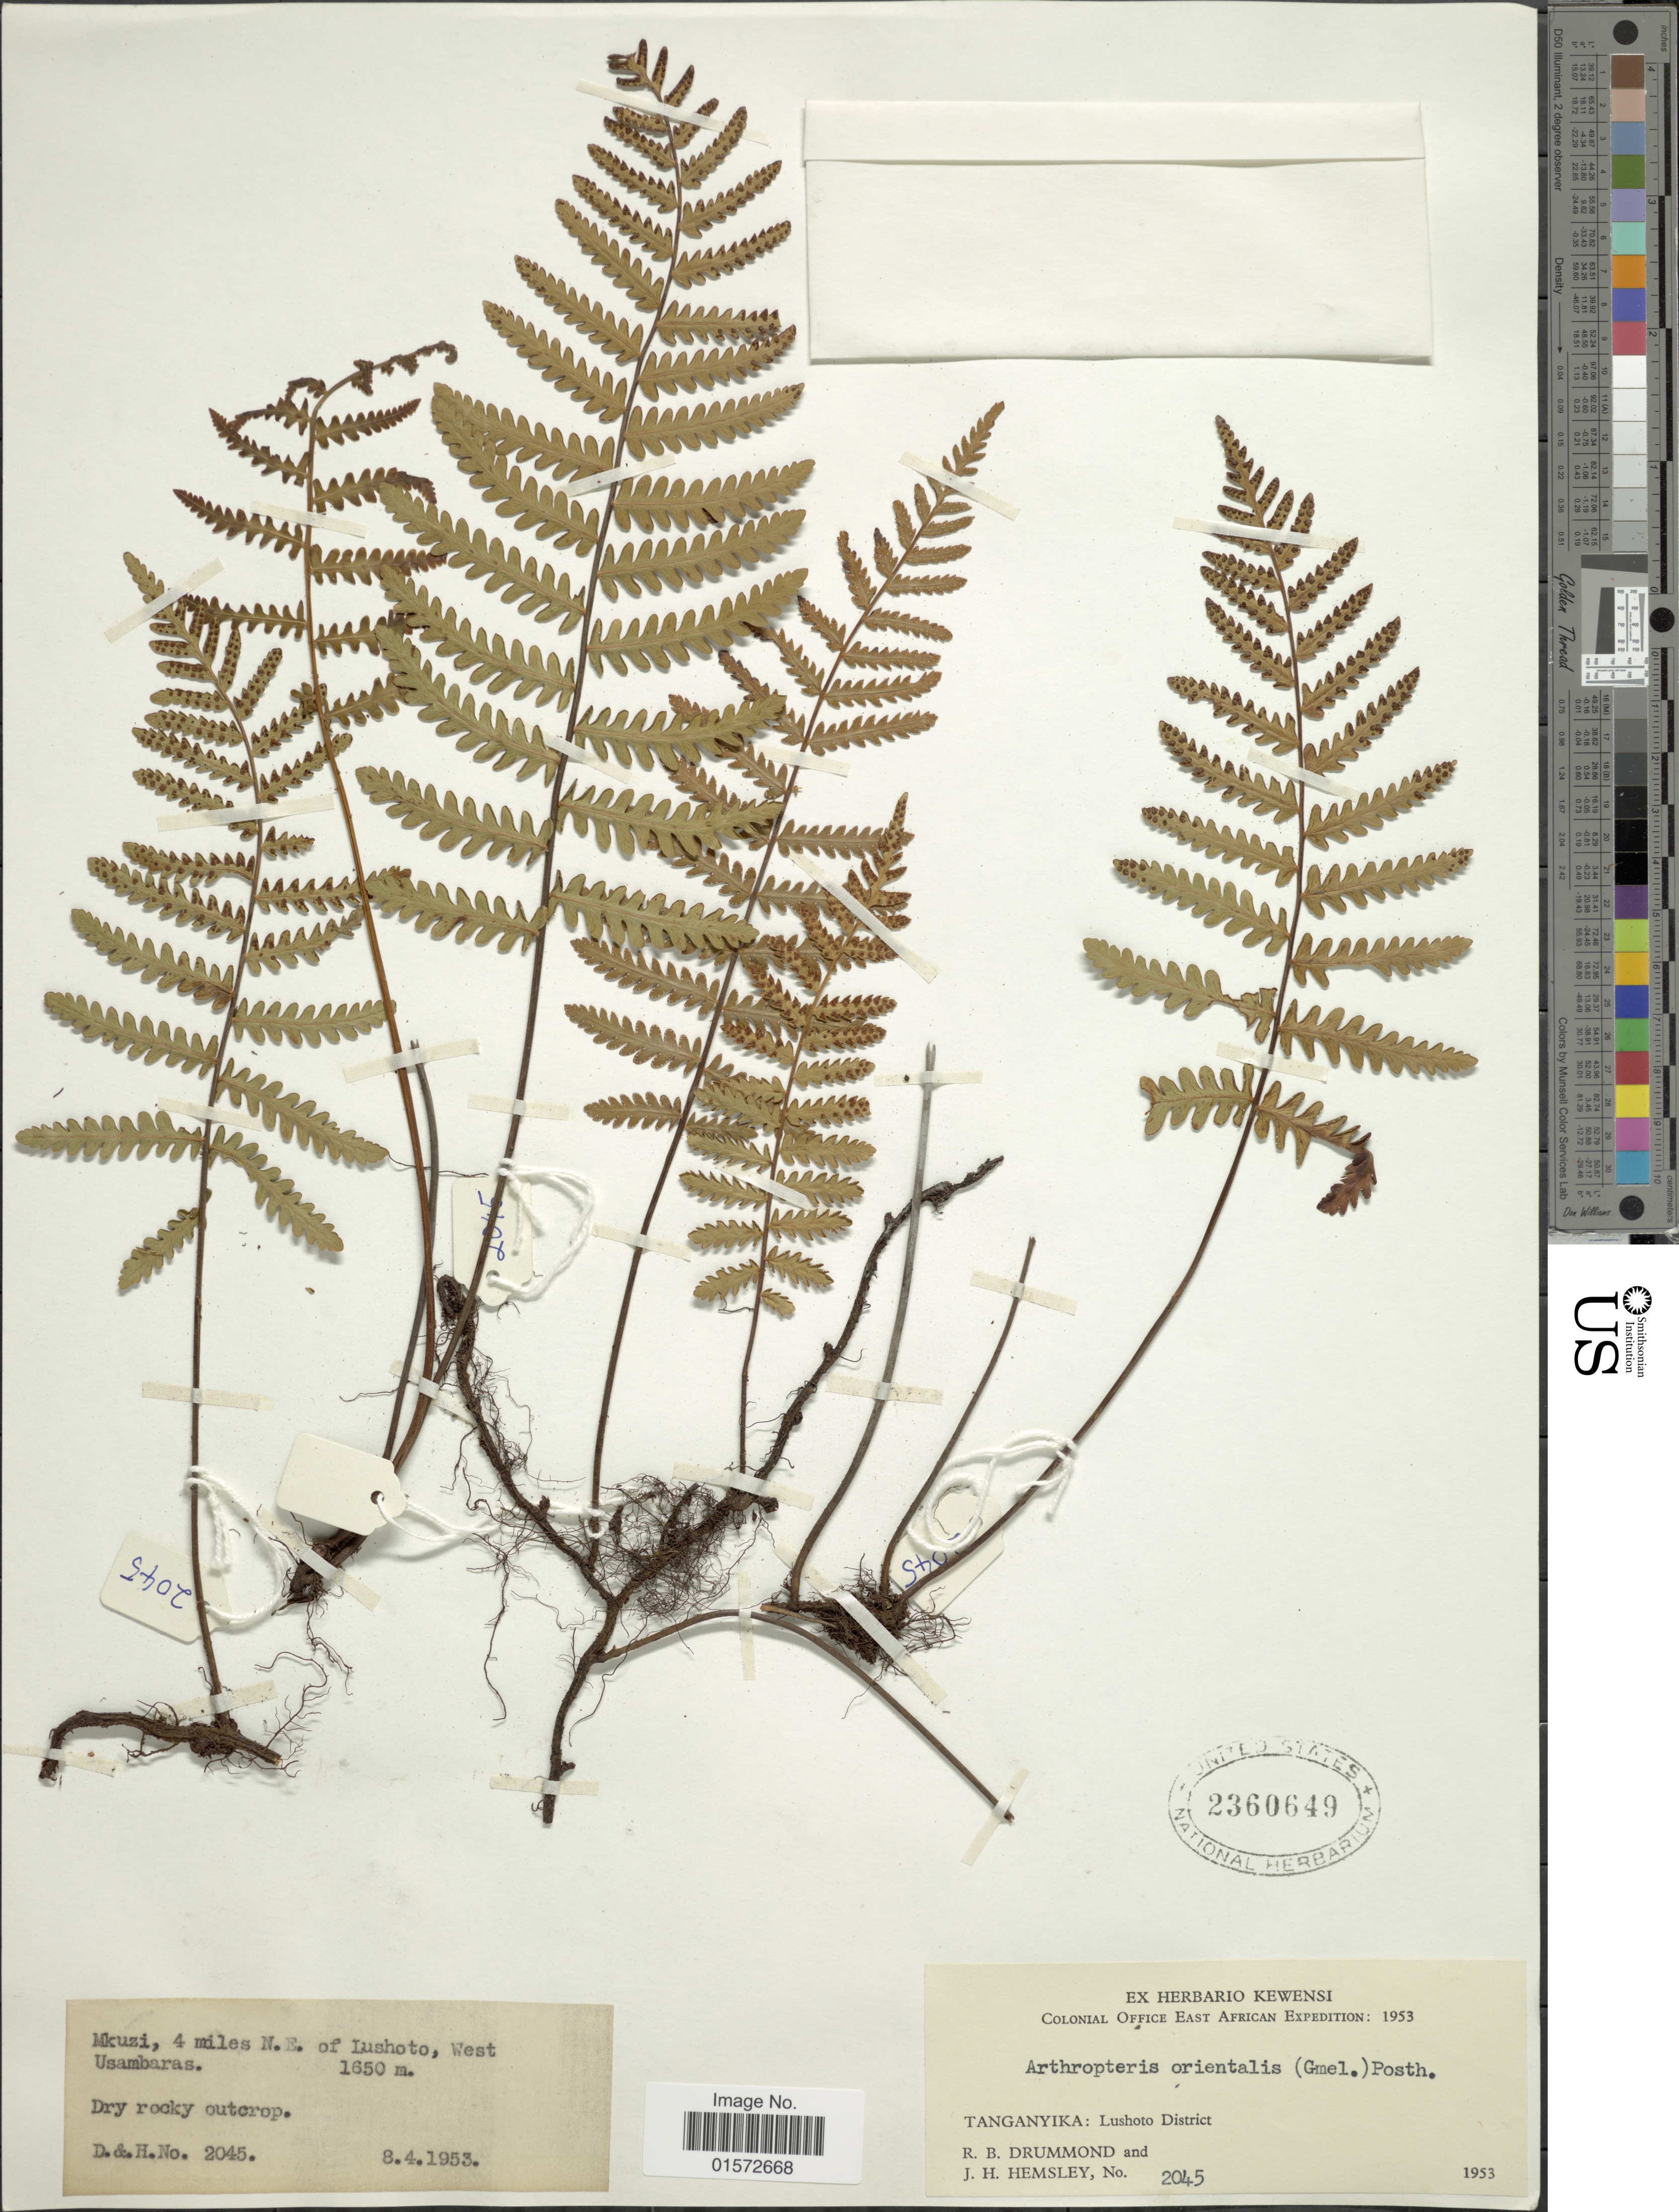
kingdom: Plantae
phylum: Tracheophyta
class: Polypodiopsida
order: Polypodiales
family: Tectariaceae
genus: Arthropteris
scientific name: Arthropteris orientalis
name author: (J.F. Gmel.) Posth.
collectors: R. Drummond & J. H. Hemsley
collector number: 2045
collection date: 1953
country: Tanzania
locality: Tanganyika: Lushoto District. Mkuzi 4 miles N. E. of Lushoto, West Usambaras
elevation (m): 1650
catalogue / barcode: US 2360649